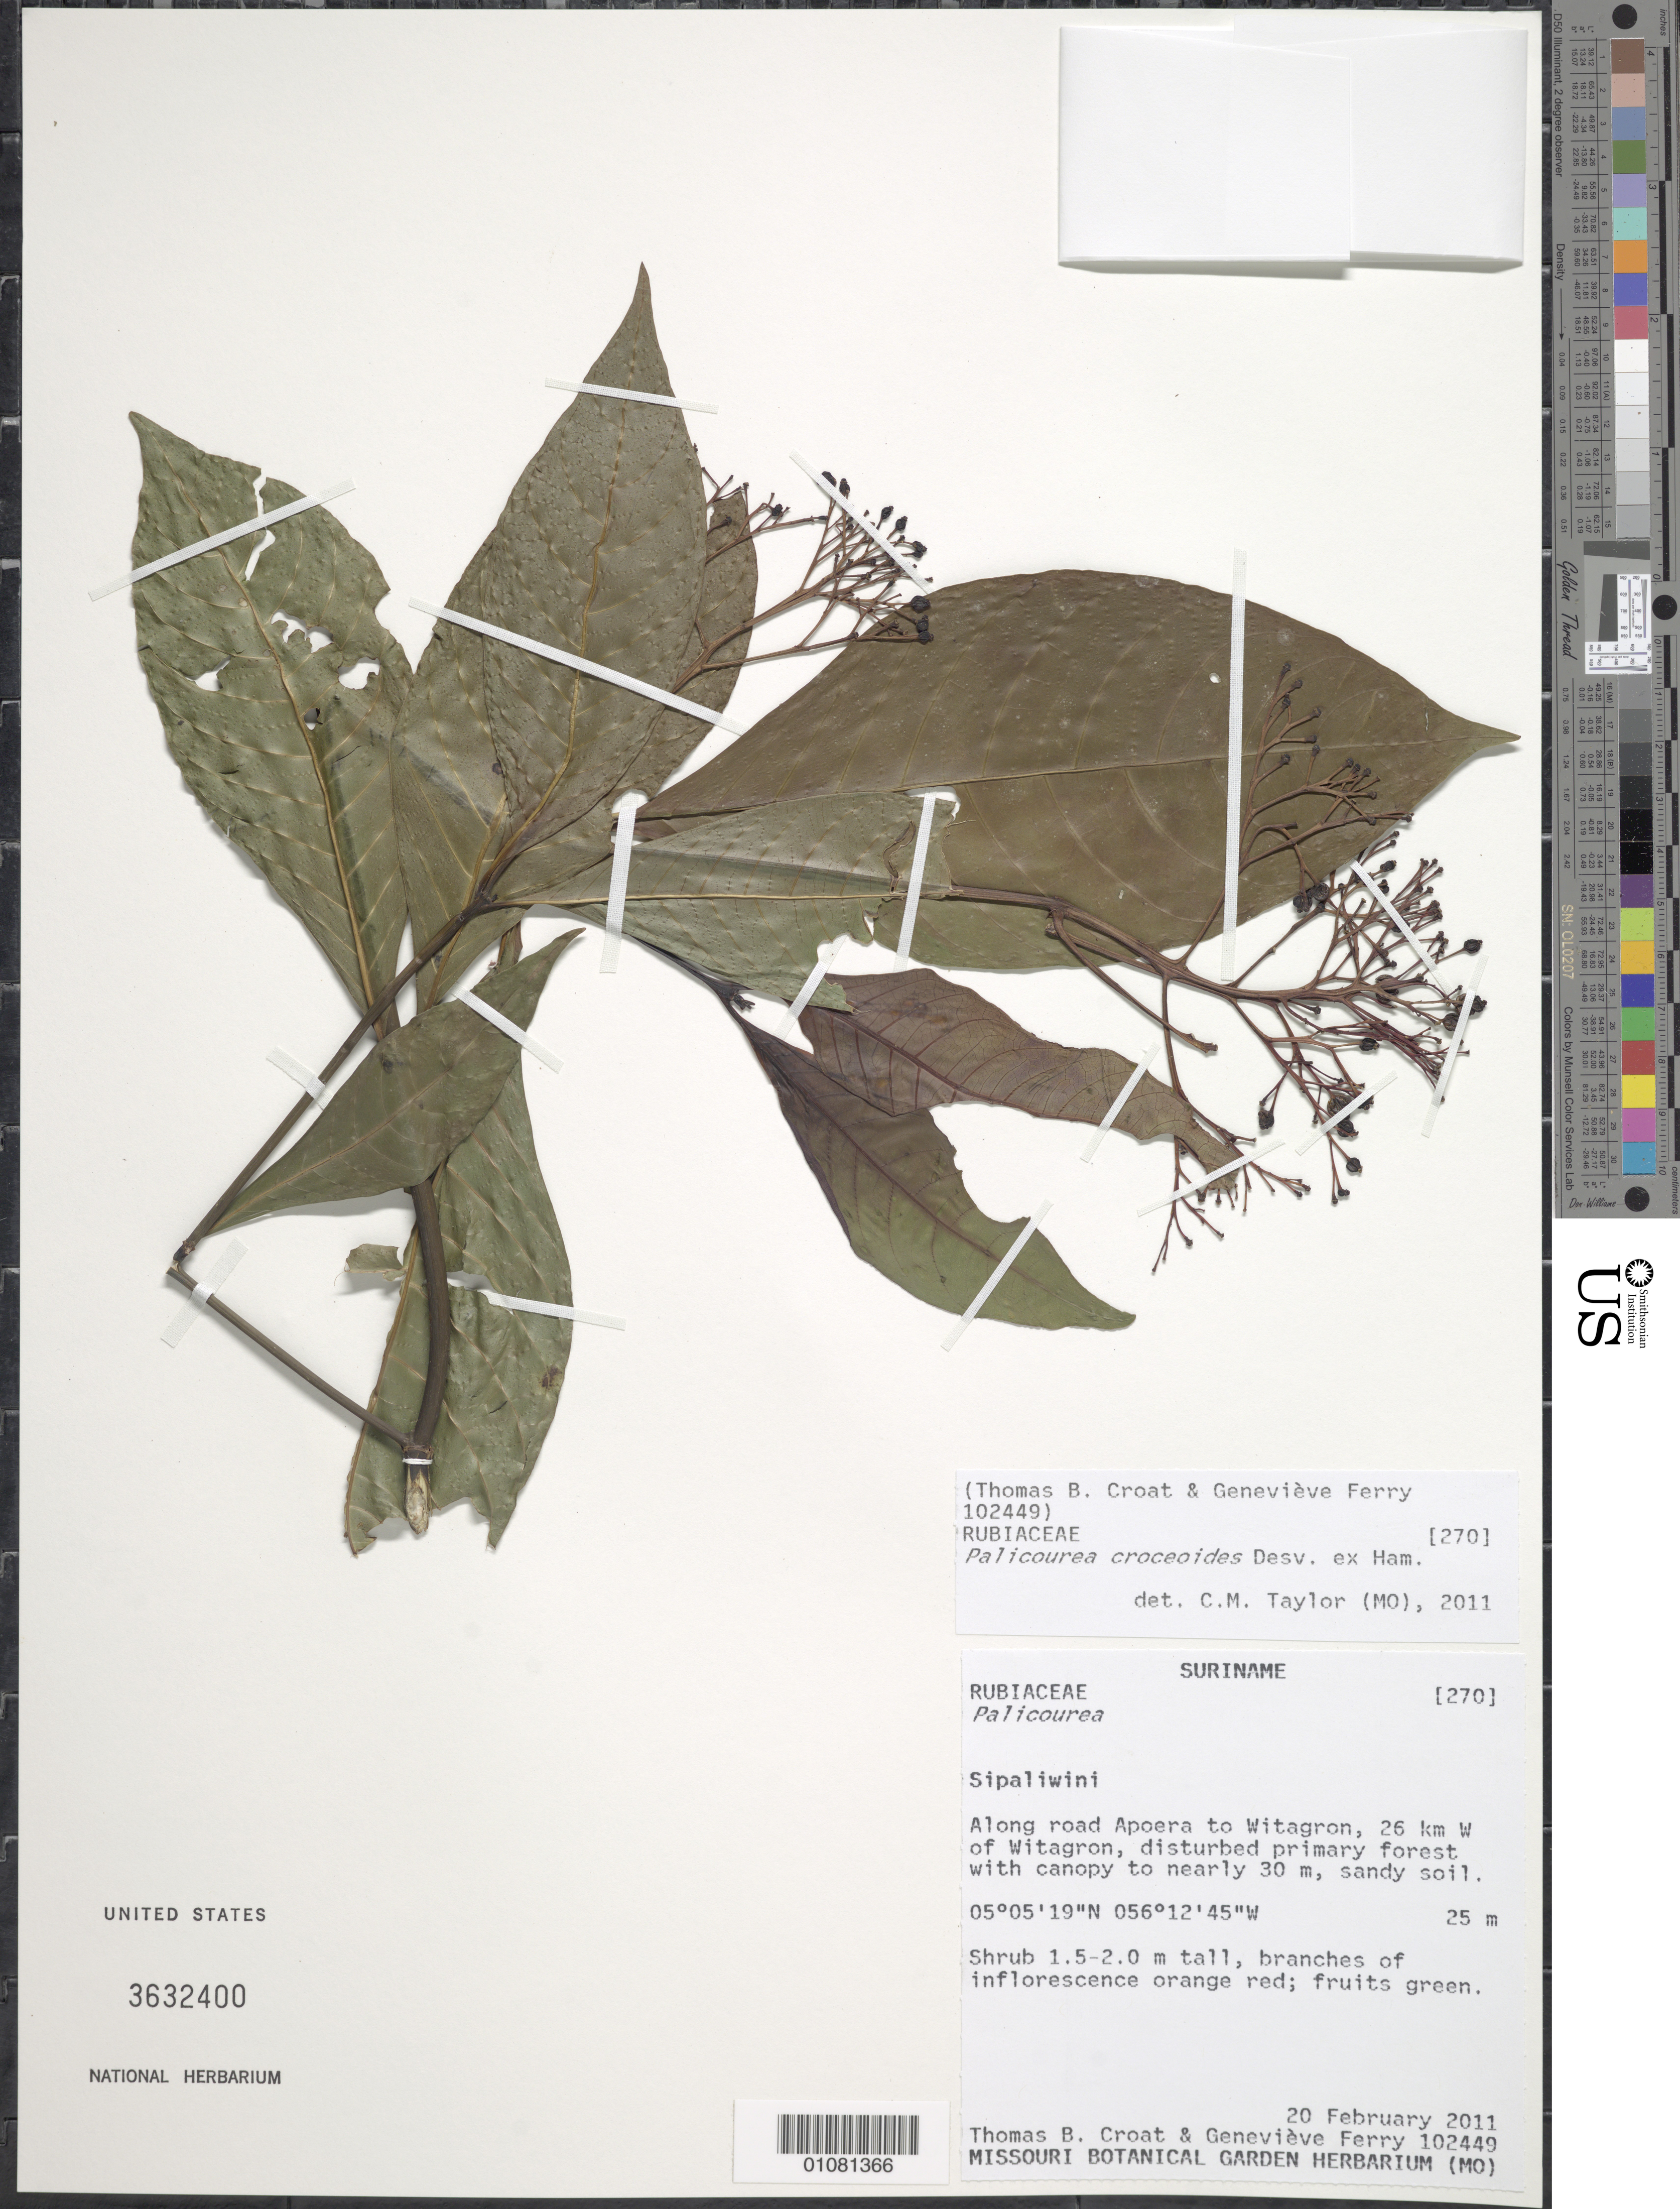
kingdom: Plantae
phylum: Tracheophyta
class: Magnoliopsida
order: Gentianales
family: Rubiaceae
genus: Palicourea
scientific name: Palicourea croceoides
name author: Desv. ex Ham.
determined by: Taylor, Charlotte M.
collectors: T. B. Croat & G. Ferry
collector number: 102449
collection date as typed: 20-Feb-11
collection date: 1911-02-20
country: Suriname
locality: Sipaliwini. Along road Apoera to Witagron, 26 km W of Witagron, disturbed primary forest with canopy to nearly 30m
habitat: Sandy soil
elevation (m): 25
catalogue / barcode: US 3632400